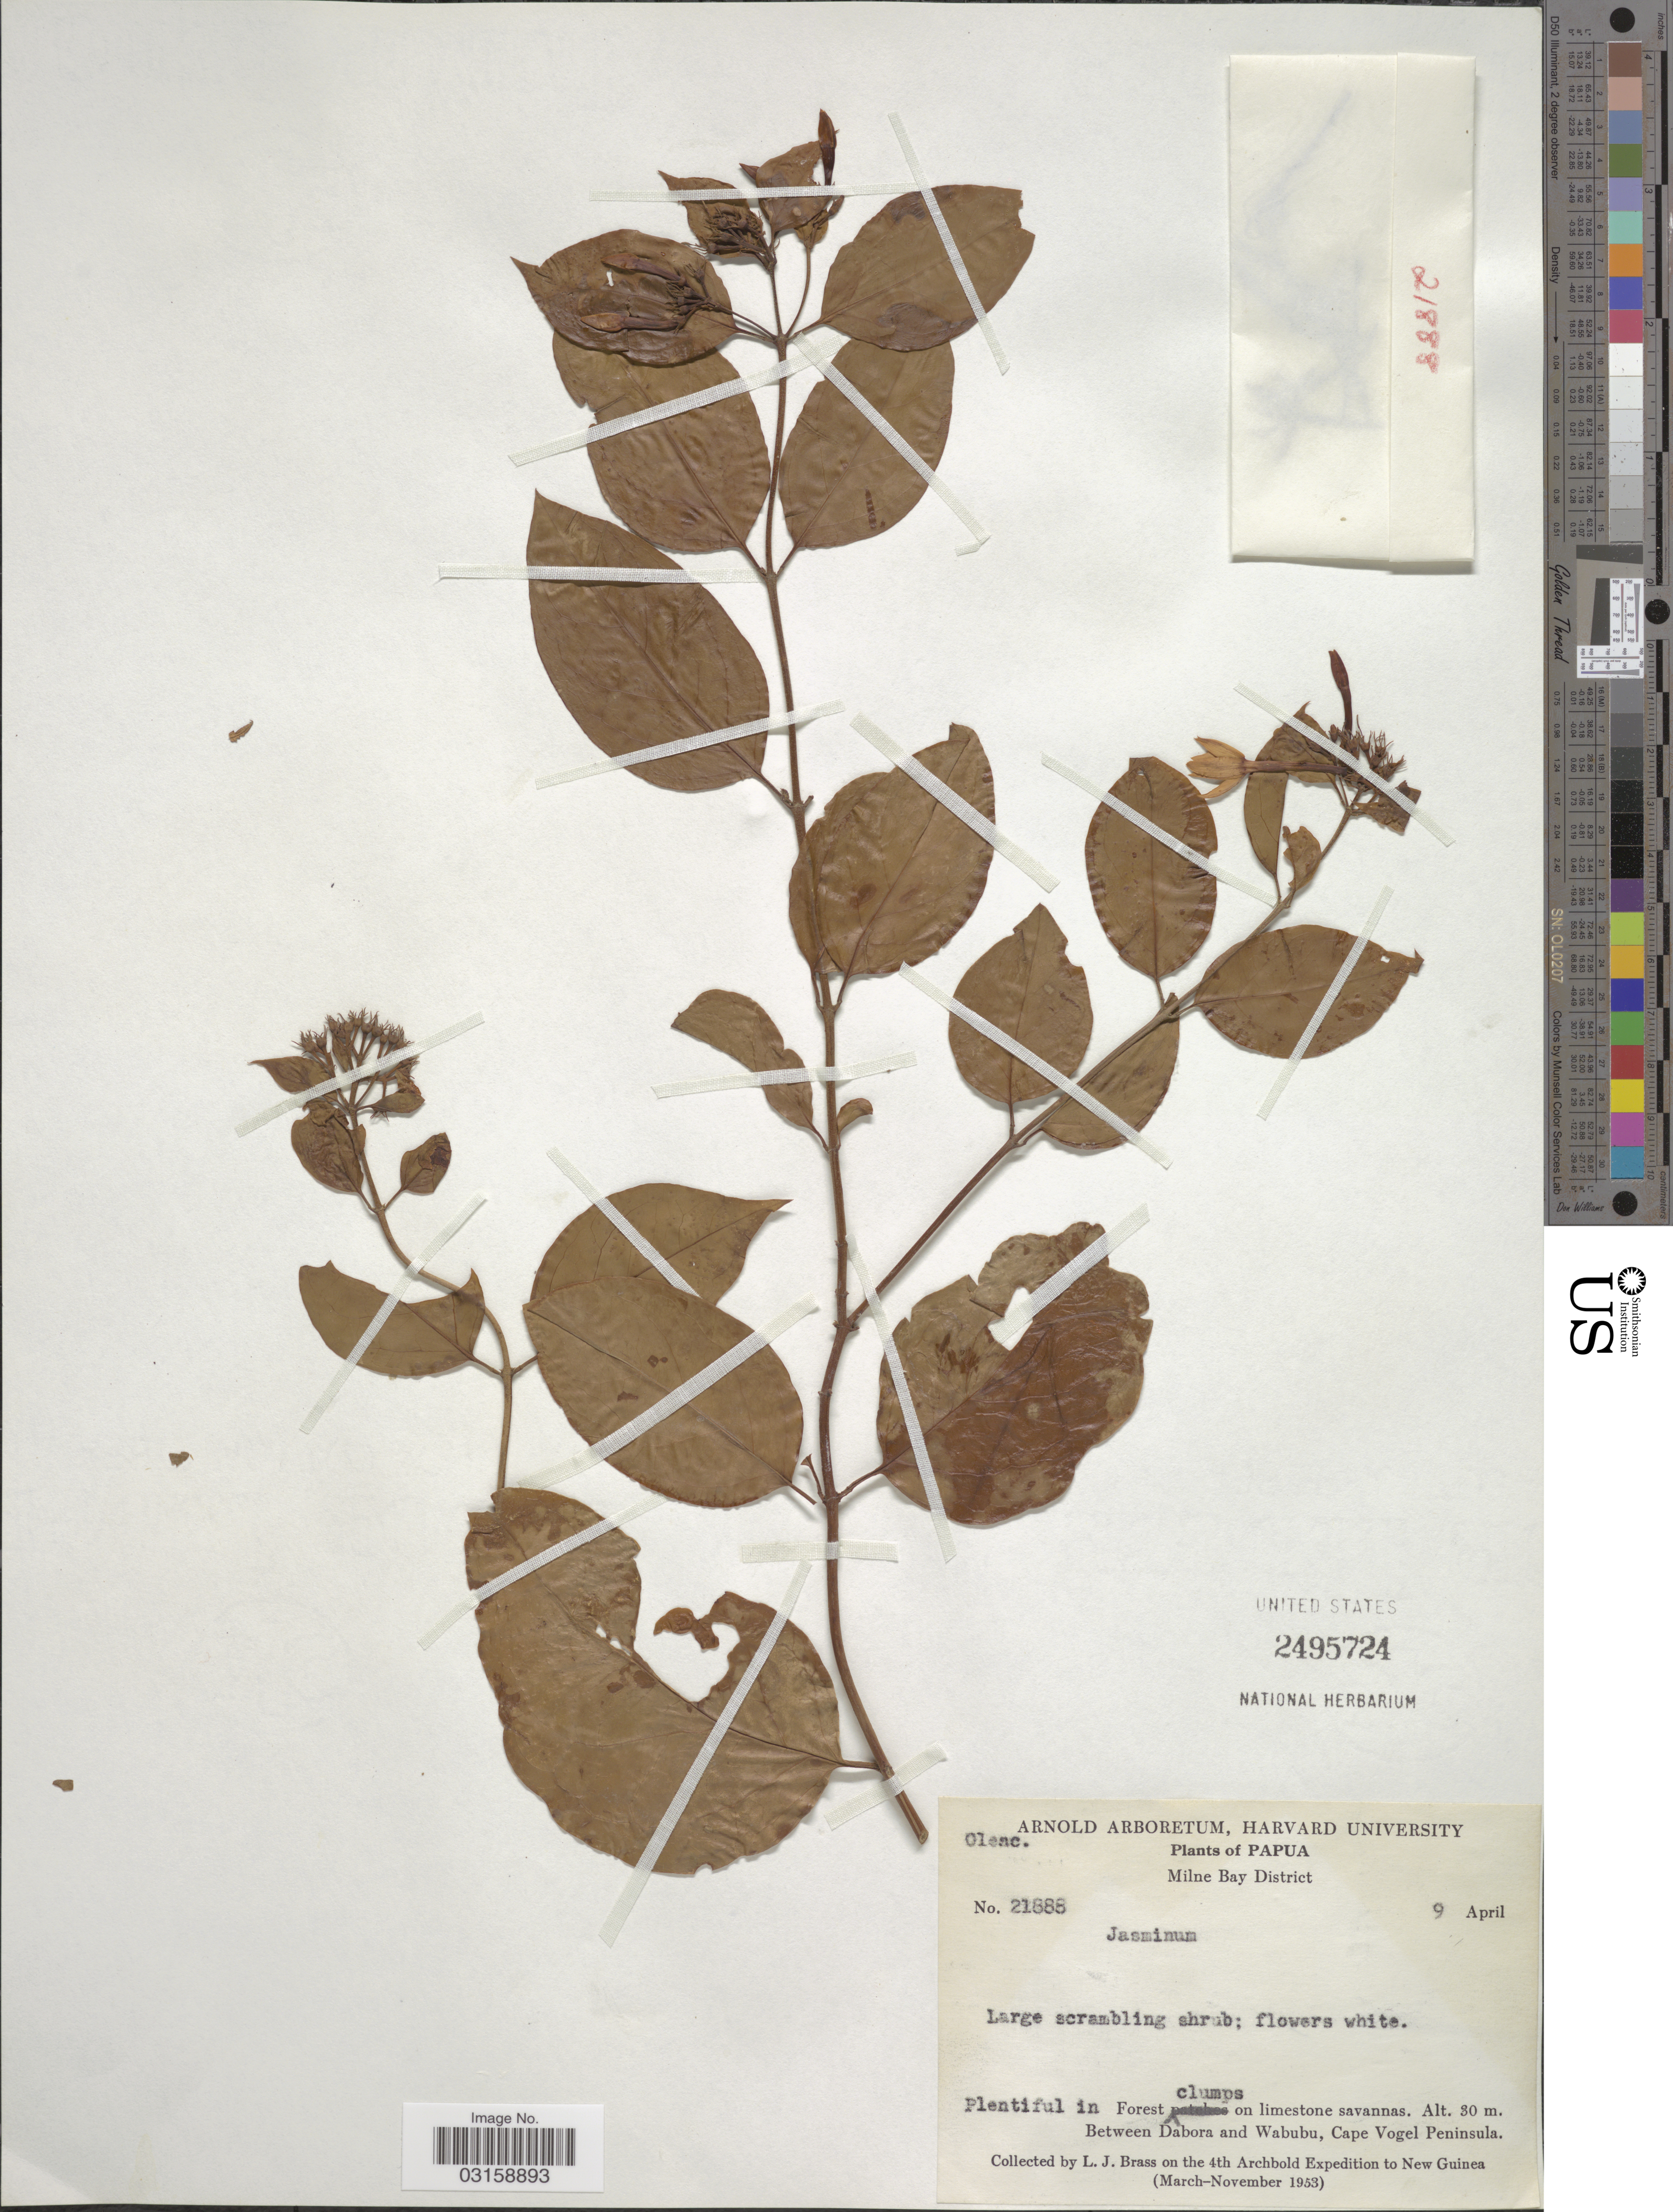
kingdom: Plantae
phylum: Tracheophyta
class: Magnoliopsida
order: Lamiales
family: Oleaceae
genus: Jasminum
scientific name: Jasminum sp.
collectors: L. J. Brass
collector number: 218888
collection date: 1953-04-09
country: Papua New Guinea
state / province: Milne Bay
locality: Papua. New Guinea. Between Dabora and Wabubu, Cape Vogel Peninsula.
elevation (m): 30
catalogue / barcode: US 2495724